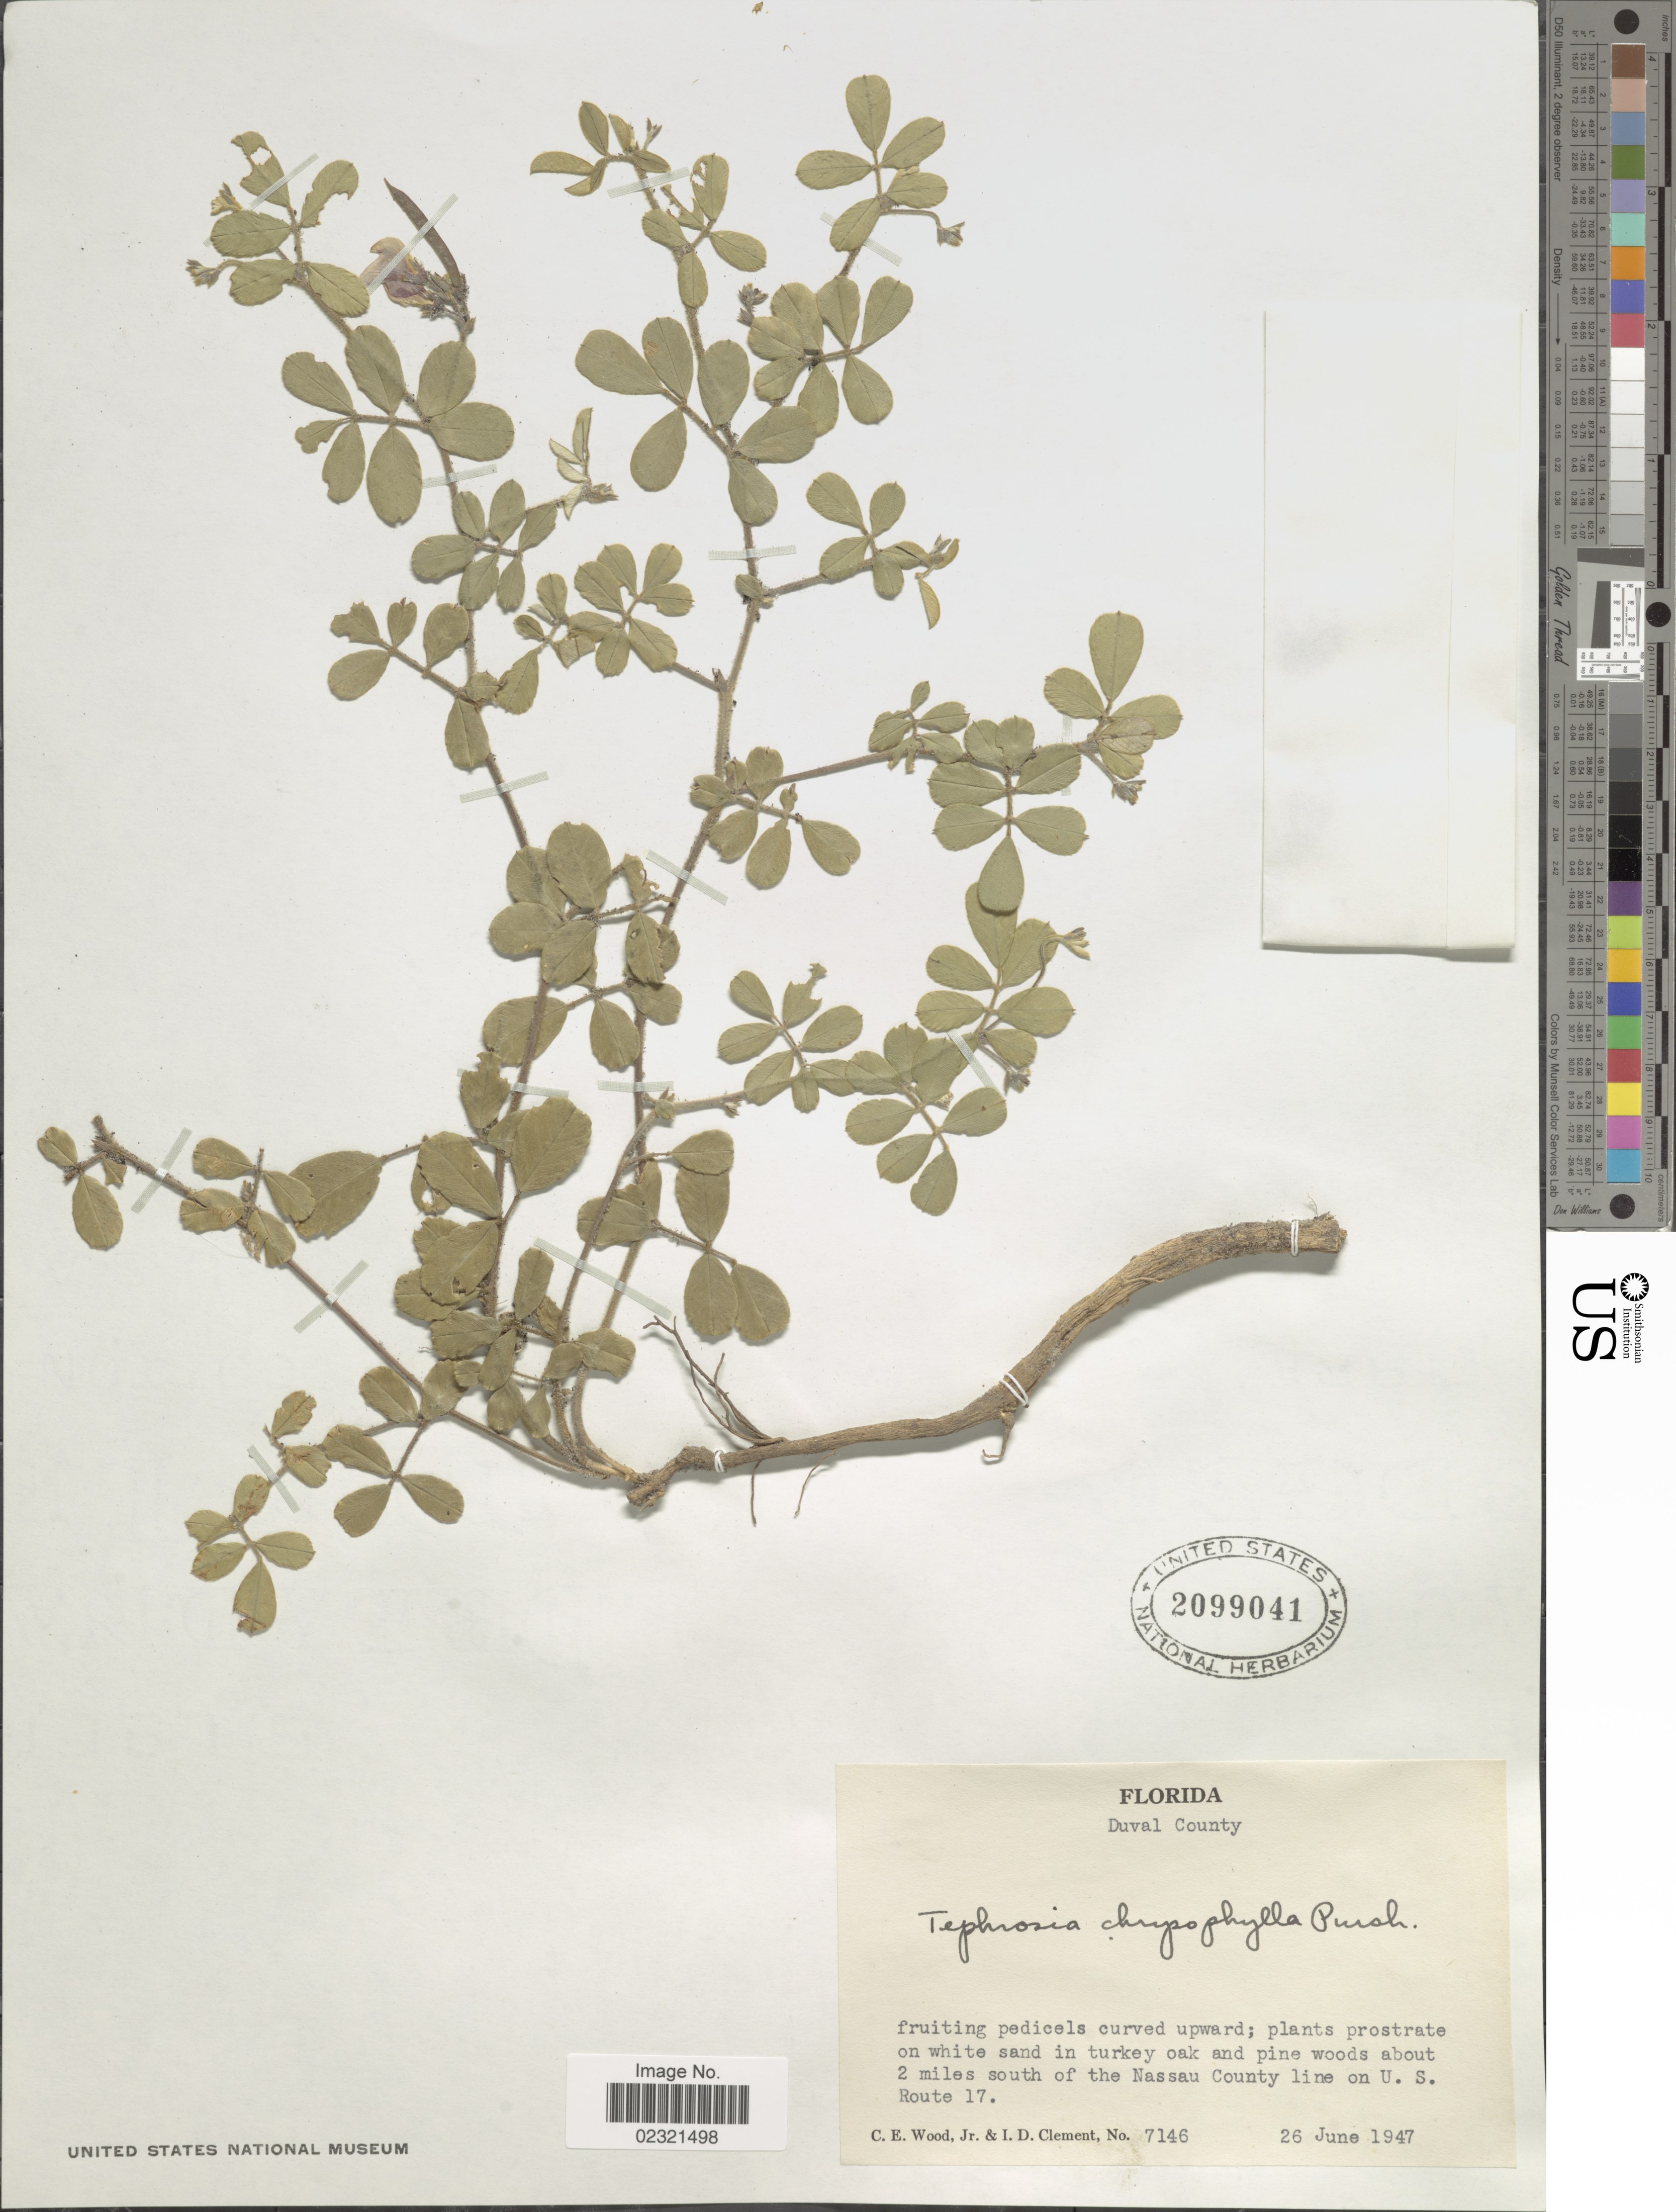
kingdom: Plantae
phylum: Tracheophyta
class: Magnoliopsida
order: Fabales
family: Fabaceae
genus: Tephrosia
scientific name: Tephrosia chrysophylla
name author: Pursh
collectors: C. Wood & I. Clement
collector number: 7146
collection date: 1947-06-26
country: United States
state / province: Florida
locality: Duval County. About 2 miles south of the Nassau County line on U.S. Route 17.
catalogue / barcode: US 2099041